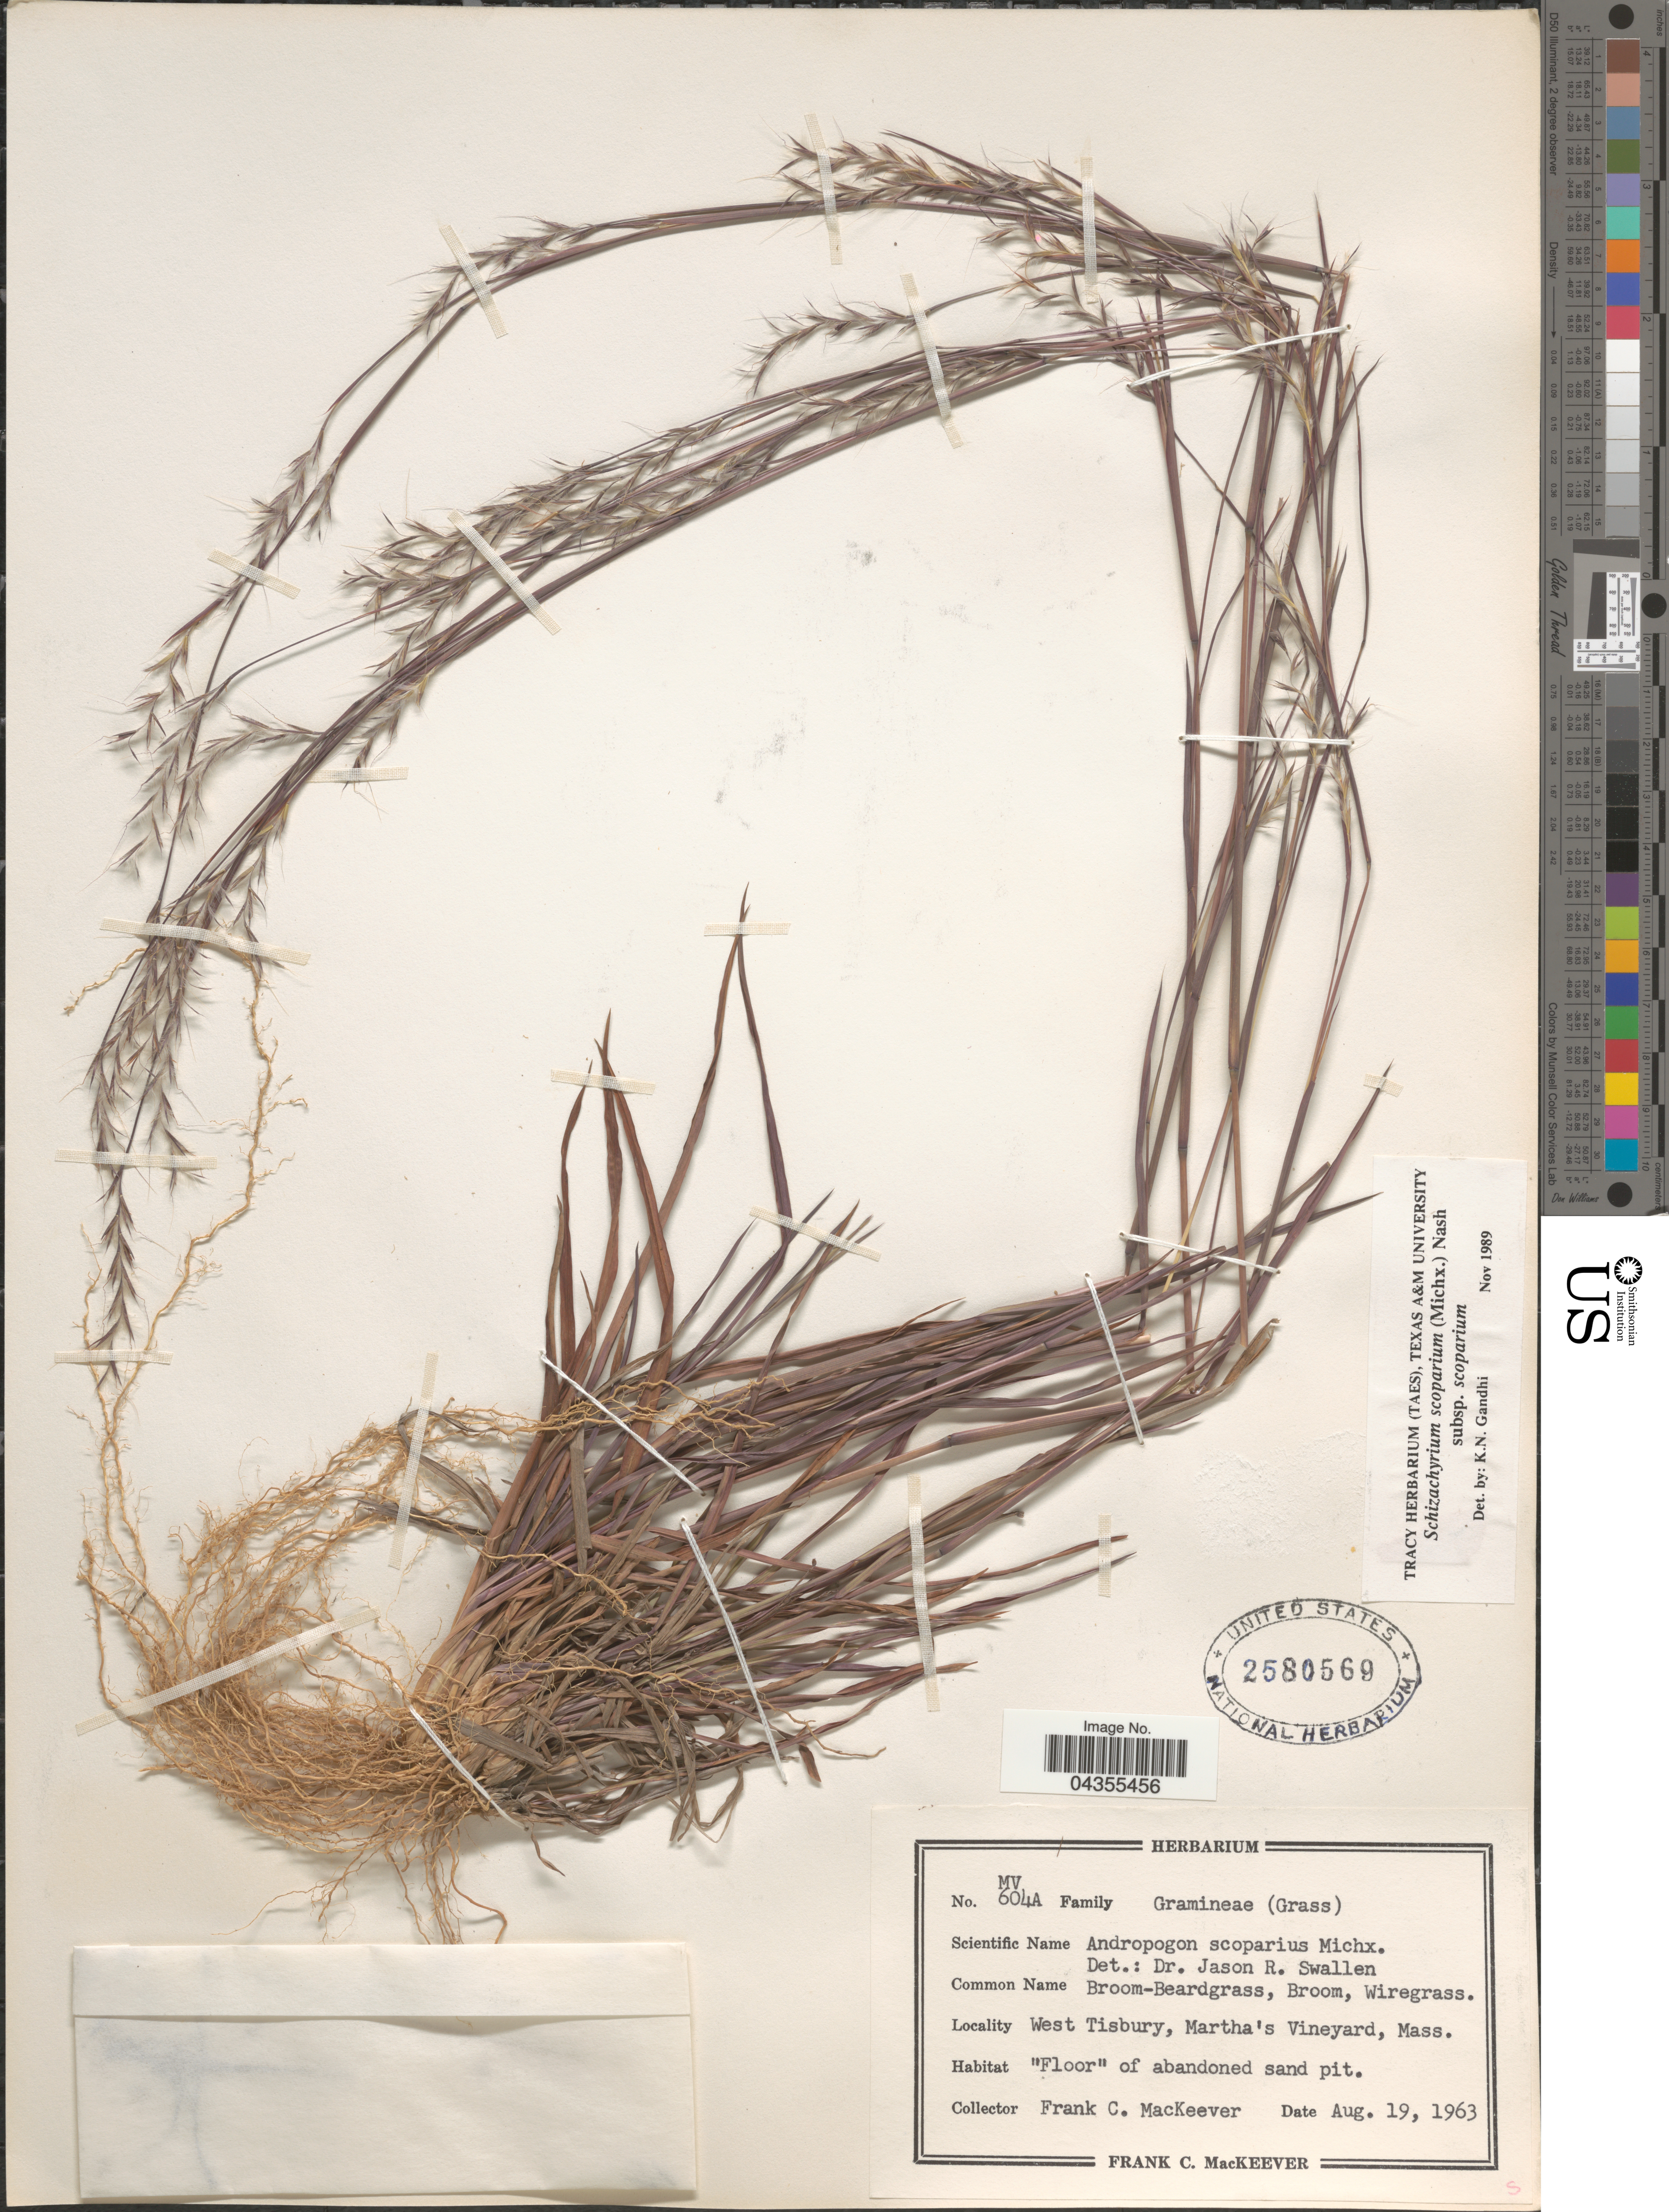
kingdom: Plantae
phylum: Tracheophyta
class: Liliopsida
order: Poales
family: Poaceae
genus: Schizachyrium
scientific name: Schizachyrium scoparium var. scoparium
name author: (Michx.) Nash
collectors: F. C. MacKeever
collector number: MV604A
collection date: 1963-08-19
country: United States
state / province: Massachusetts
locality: West Tisbury, Martha's Vineyard.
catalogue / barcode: US 2580569